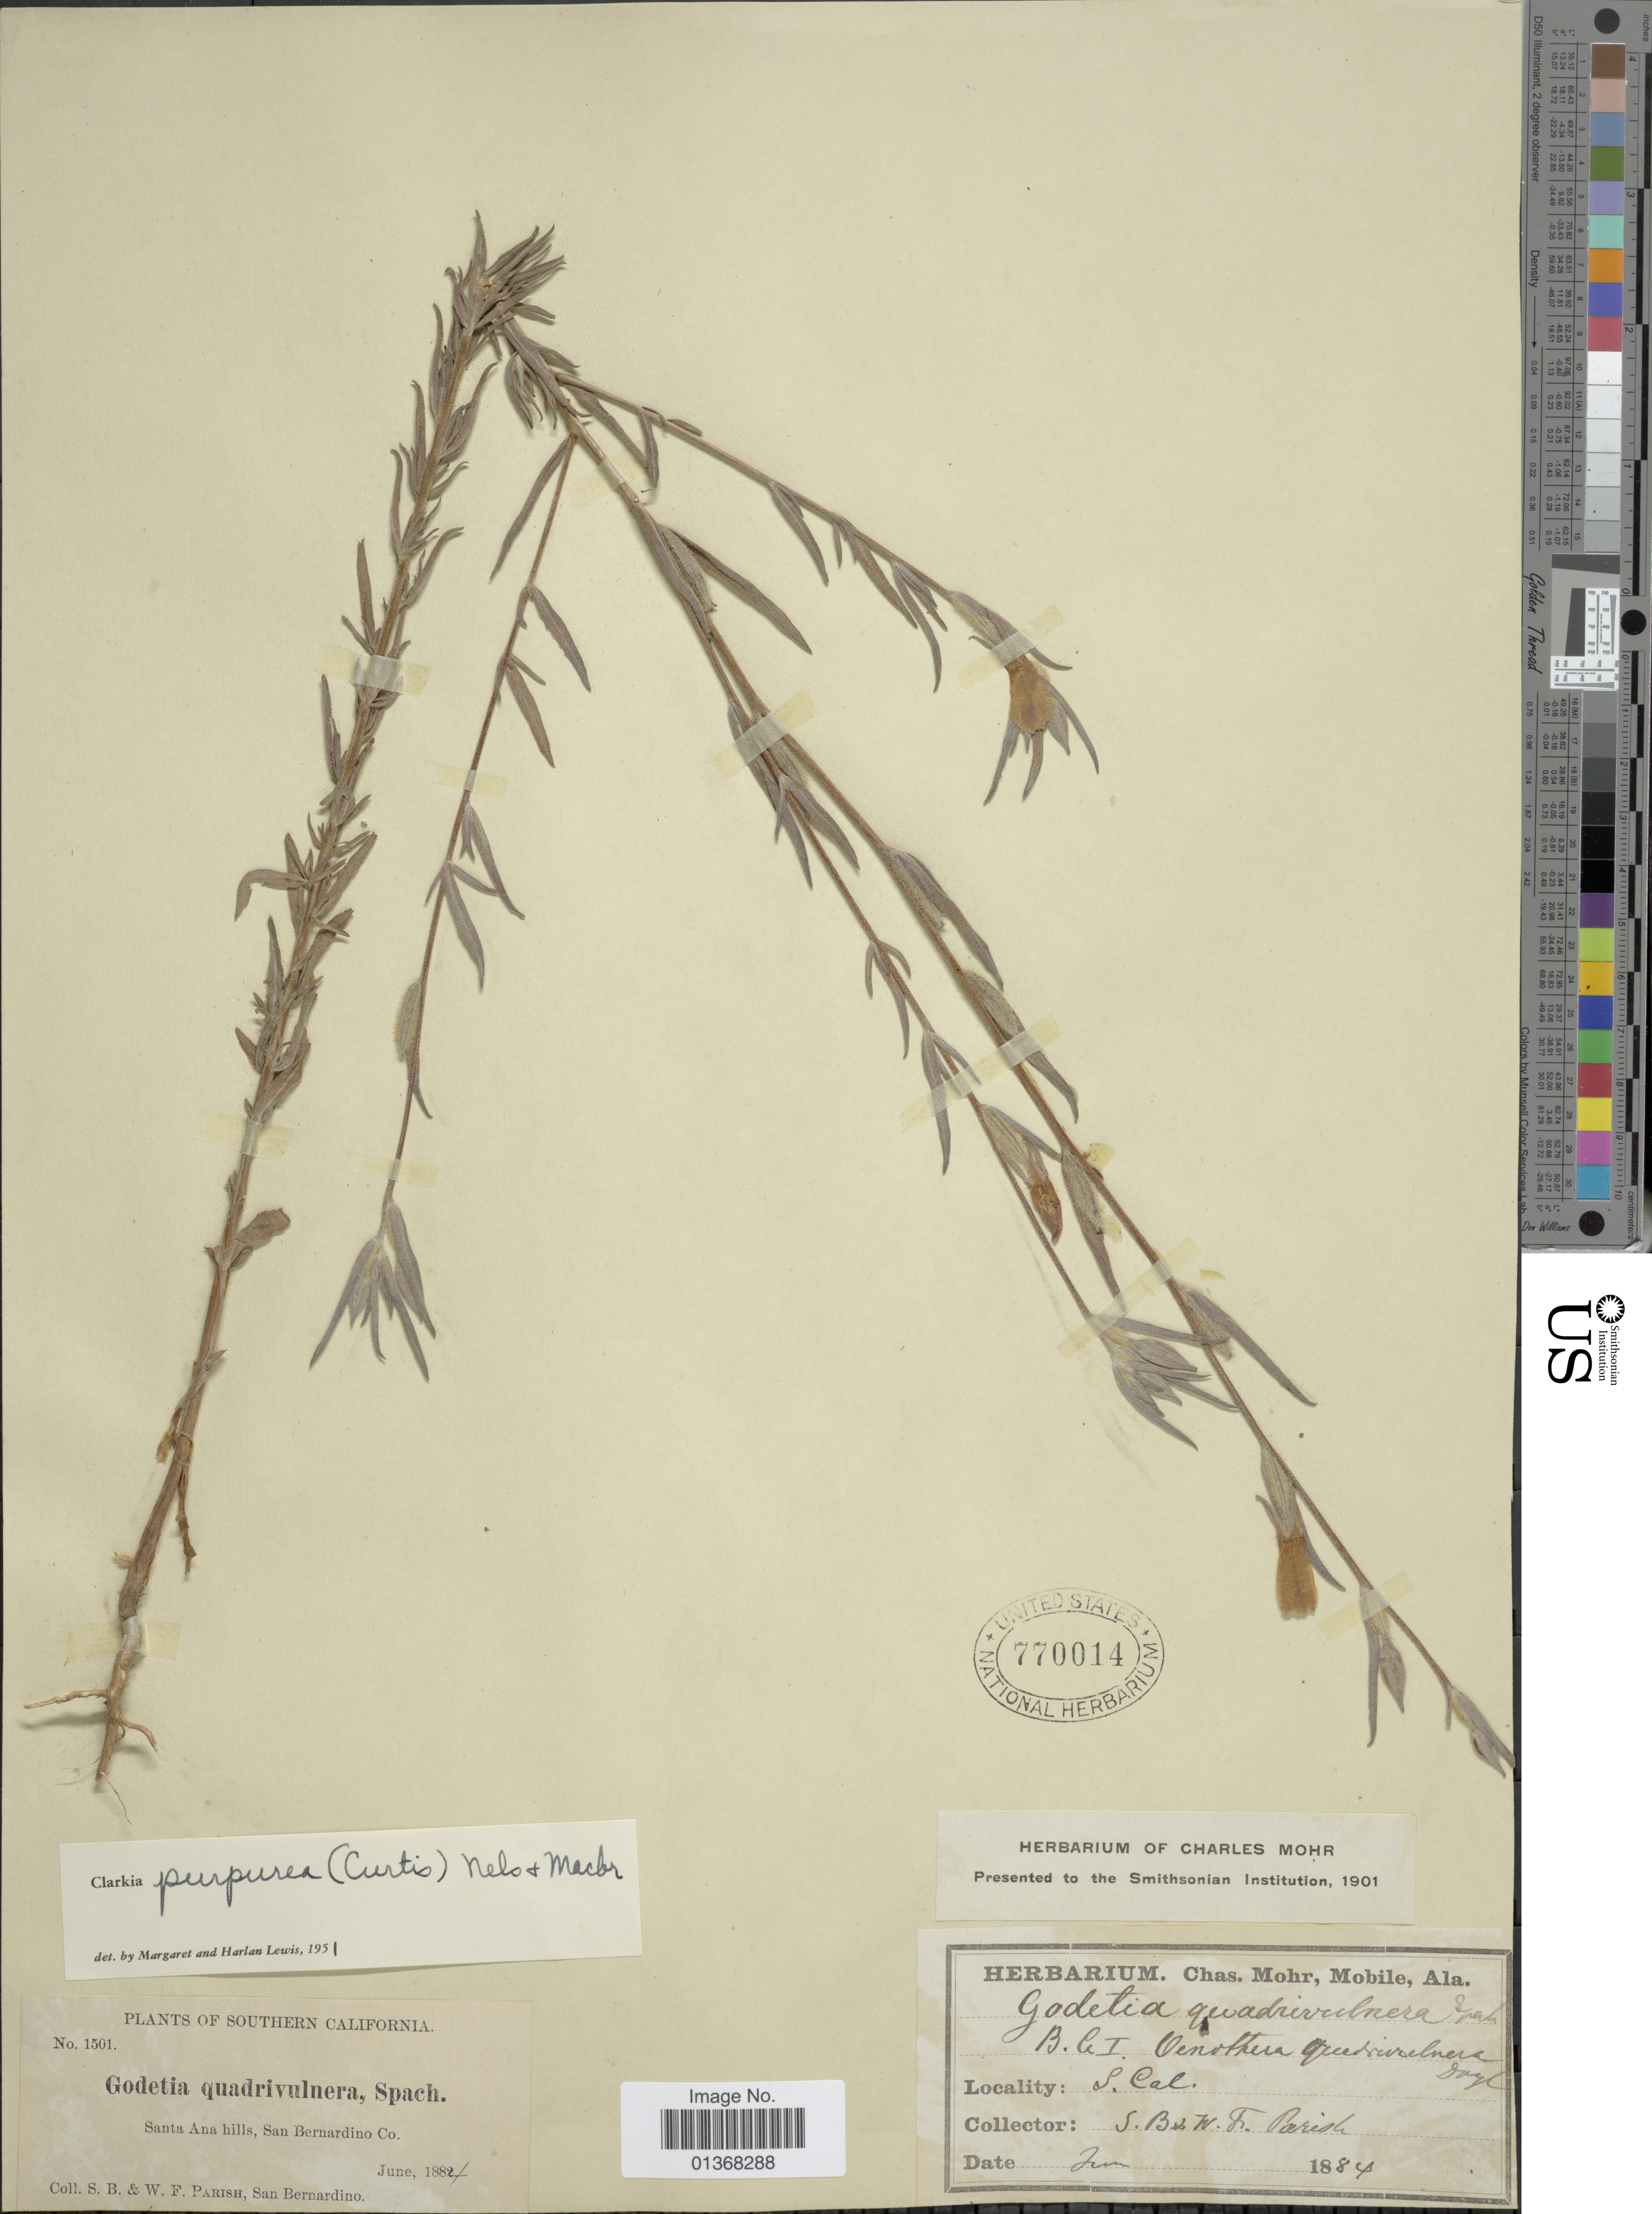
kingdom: Plantae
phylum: Tracheophyta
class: Magnoliopsida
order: Myrtales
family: Onagraceae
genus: Clarkia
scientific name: Clarkia purpurea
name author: (Curtis) A. Nelson & J.F. Macbr.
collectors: S. B. Parish & W. F. Parish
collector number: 1501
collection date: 1882-06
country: United States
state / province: California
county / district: San Bernardino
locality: Southern California, Santa Ana hills, San Bernardino Co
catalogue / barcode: US 770014